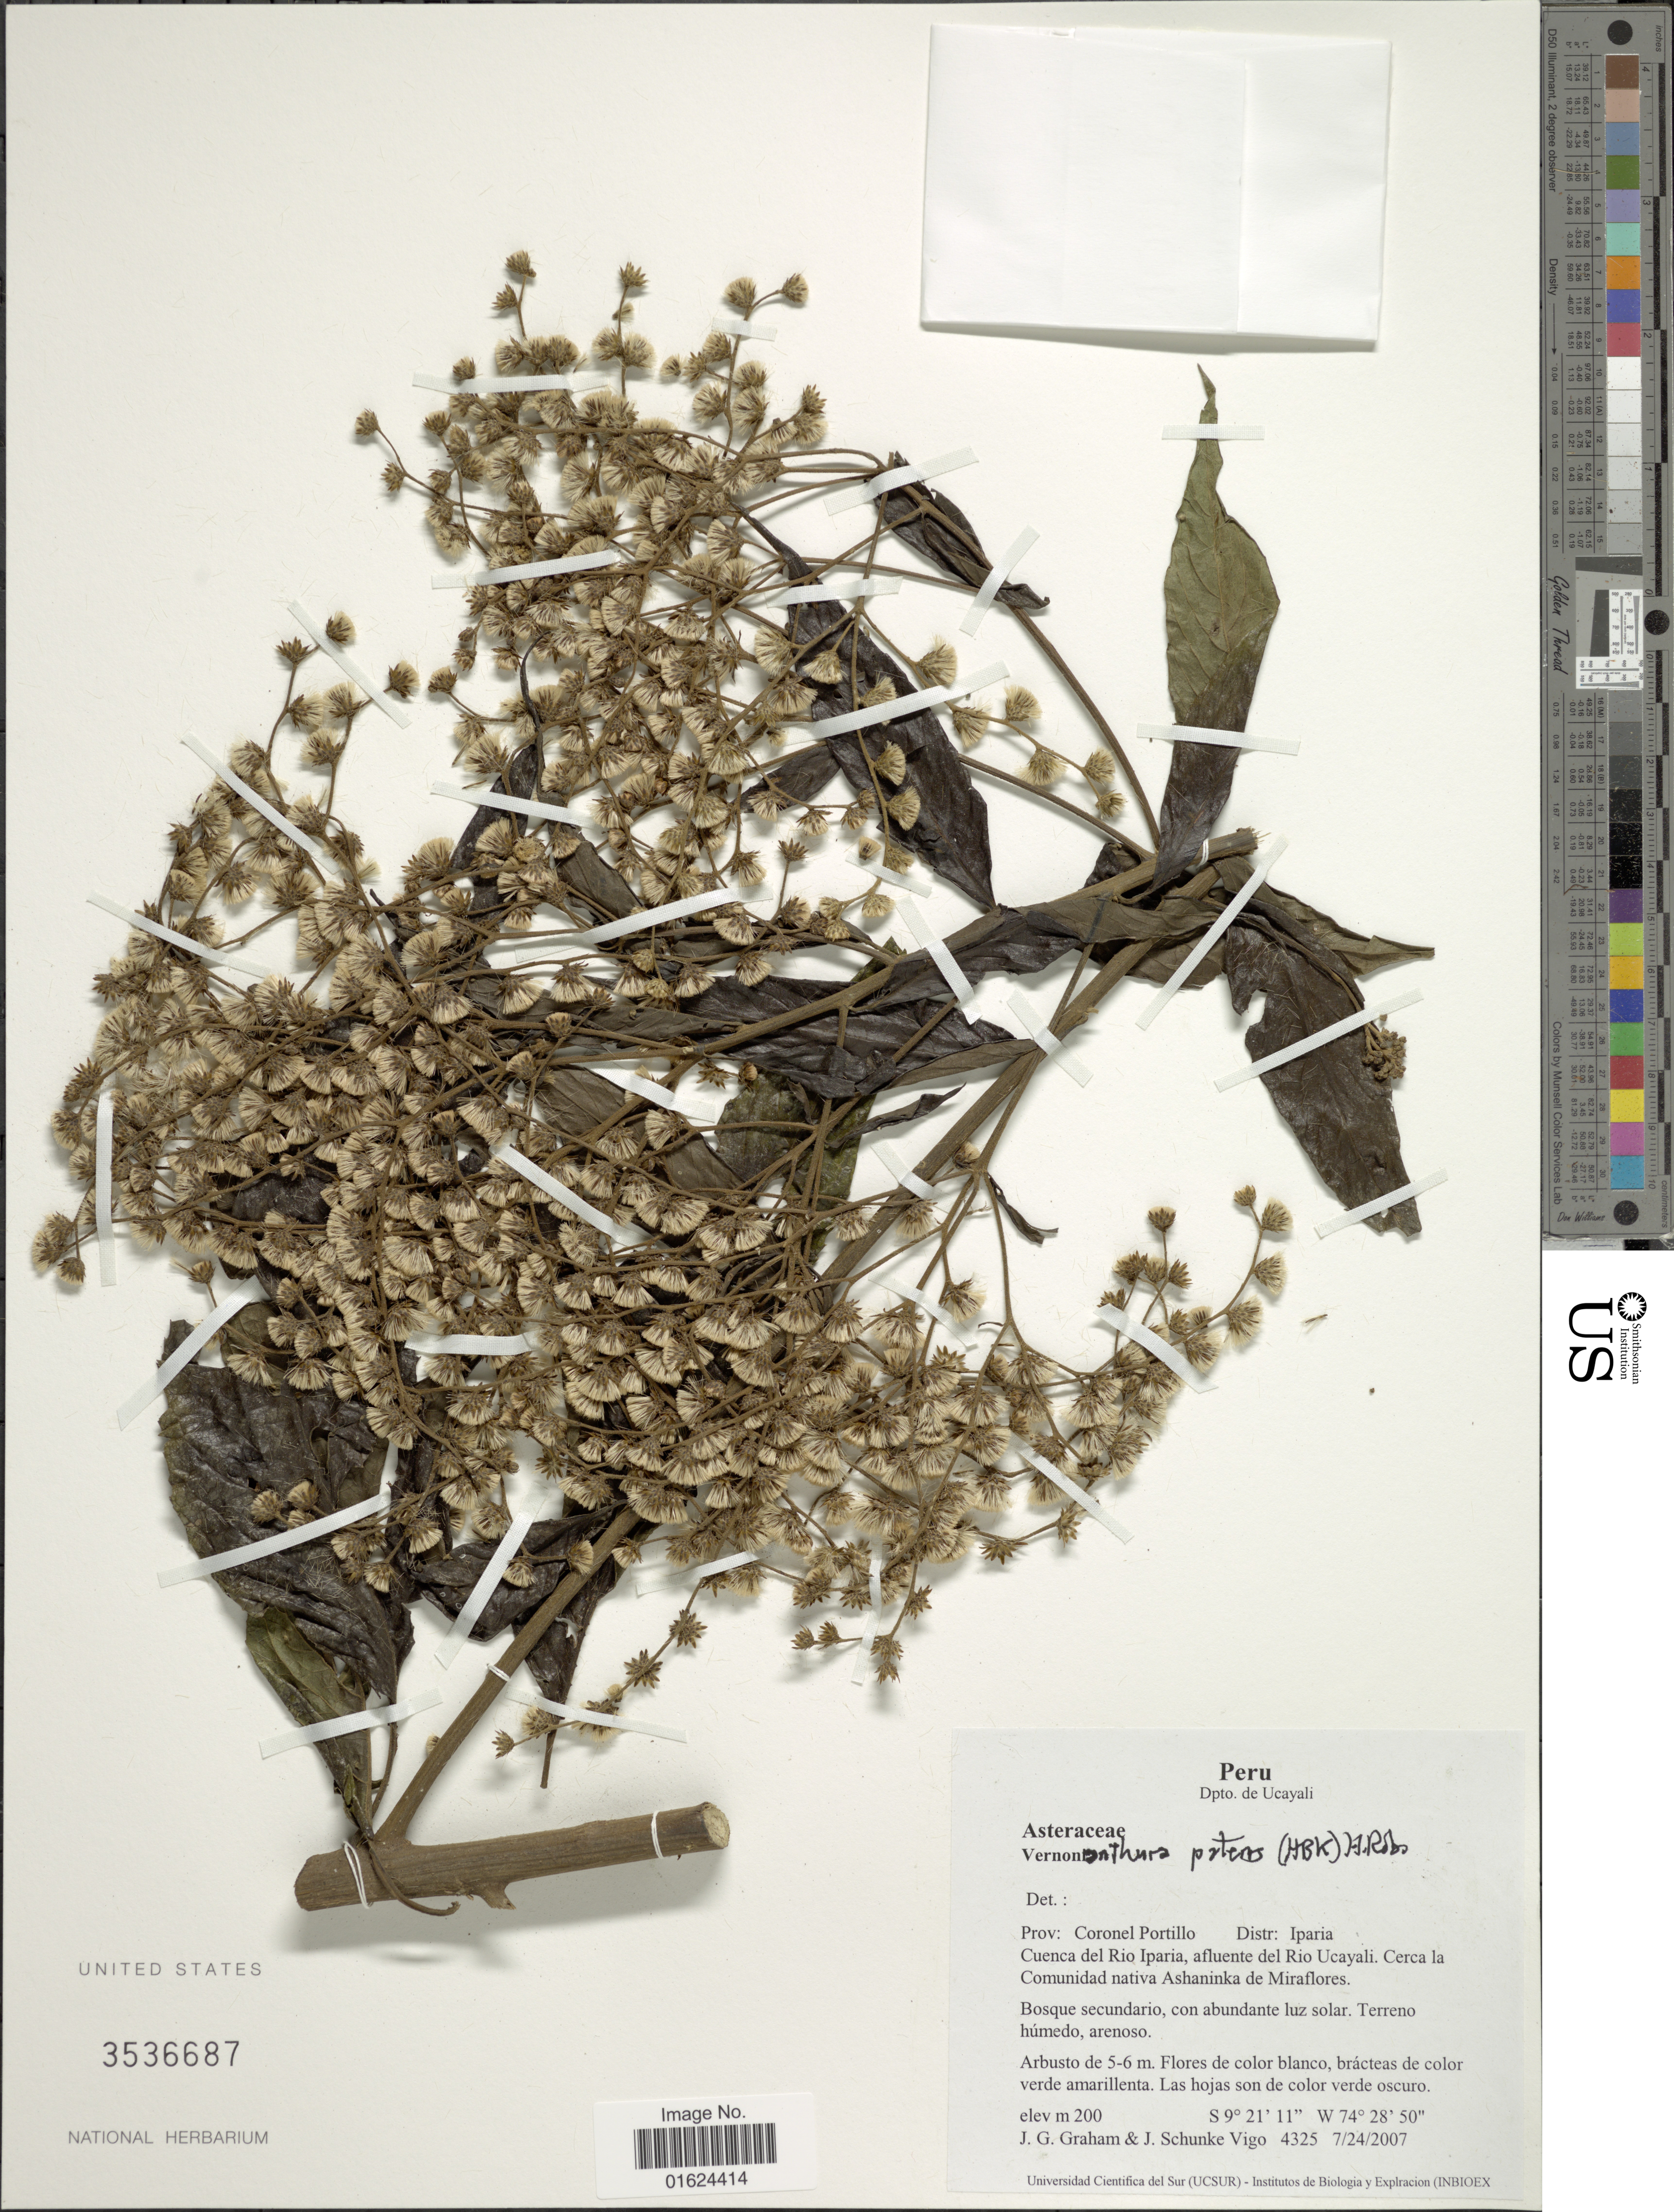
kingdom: Plantae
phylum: Tracheophyta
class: Magnoliopsida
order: Asterales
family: Asteraceae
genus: Vernonanthura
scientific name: Vernonanthura patens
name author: (Kunth) H. Rob.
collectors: J. Graham & J. Schunke Vigo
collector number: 4325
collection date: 2007-07-24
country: Peru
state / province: Ucayali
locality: Depto de Ucayali, Prov. Coronel Portillo, Distr: Iparia, Cuenca del Rio Iparia, afluente del Rio Ucayali. Cerca la Comunidad nativa Ashaninka de Miraflores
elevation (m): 200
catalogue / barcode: US 3536687